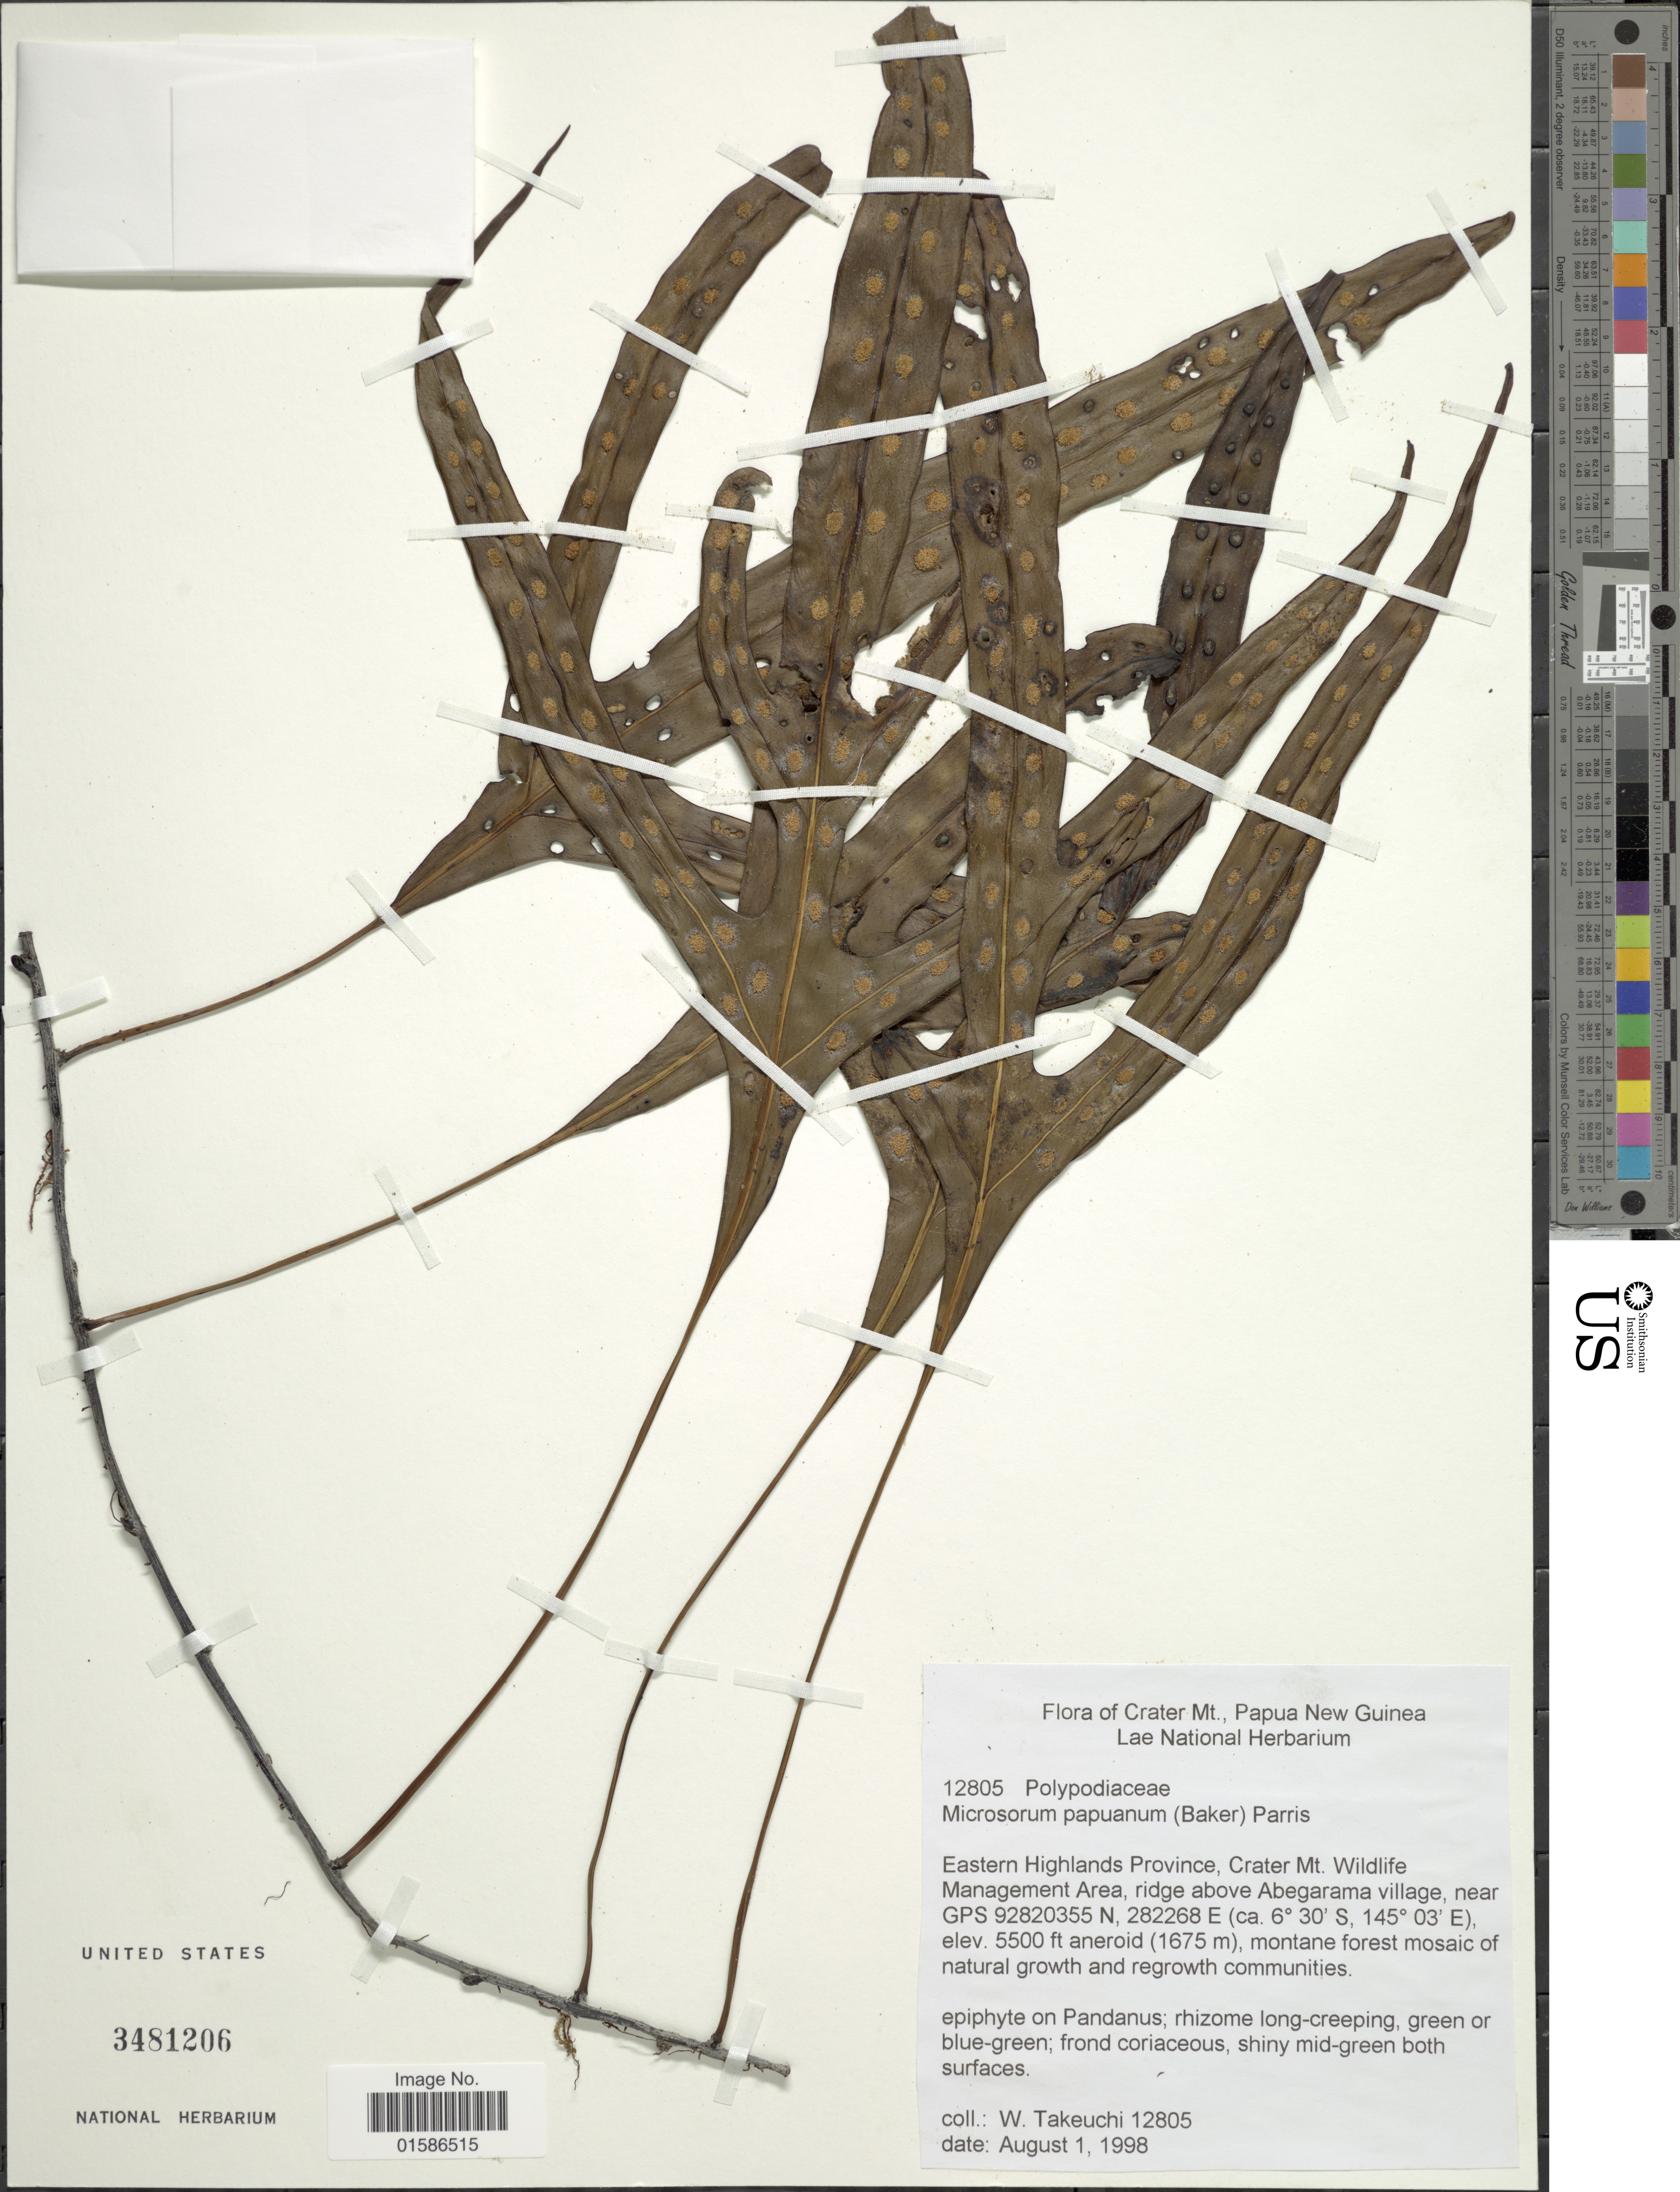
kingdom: Plantae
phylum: Tracheophyta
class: Polypodiopsida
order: Polypodiales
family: Polypodiaceae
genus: Microsorum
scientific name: Microsorum papuanum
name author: (Baker) Parris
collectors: W. Takeuchi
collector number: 12805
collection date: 1998-08-01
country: Papua New Guinea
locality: Crater Mt., Eastern Highlands Province, Crater Mt Wildlife Management Area, ridge above Abegarama village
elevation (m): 1676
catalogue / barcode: US 3481206